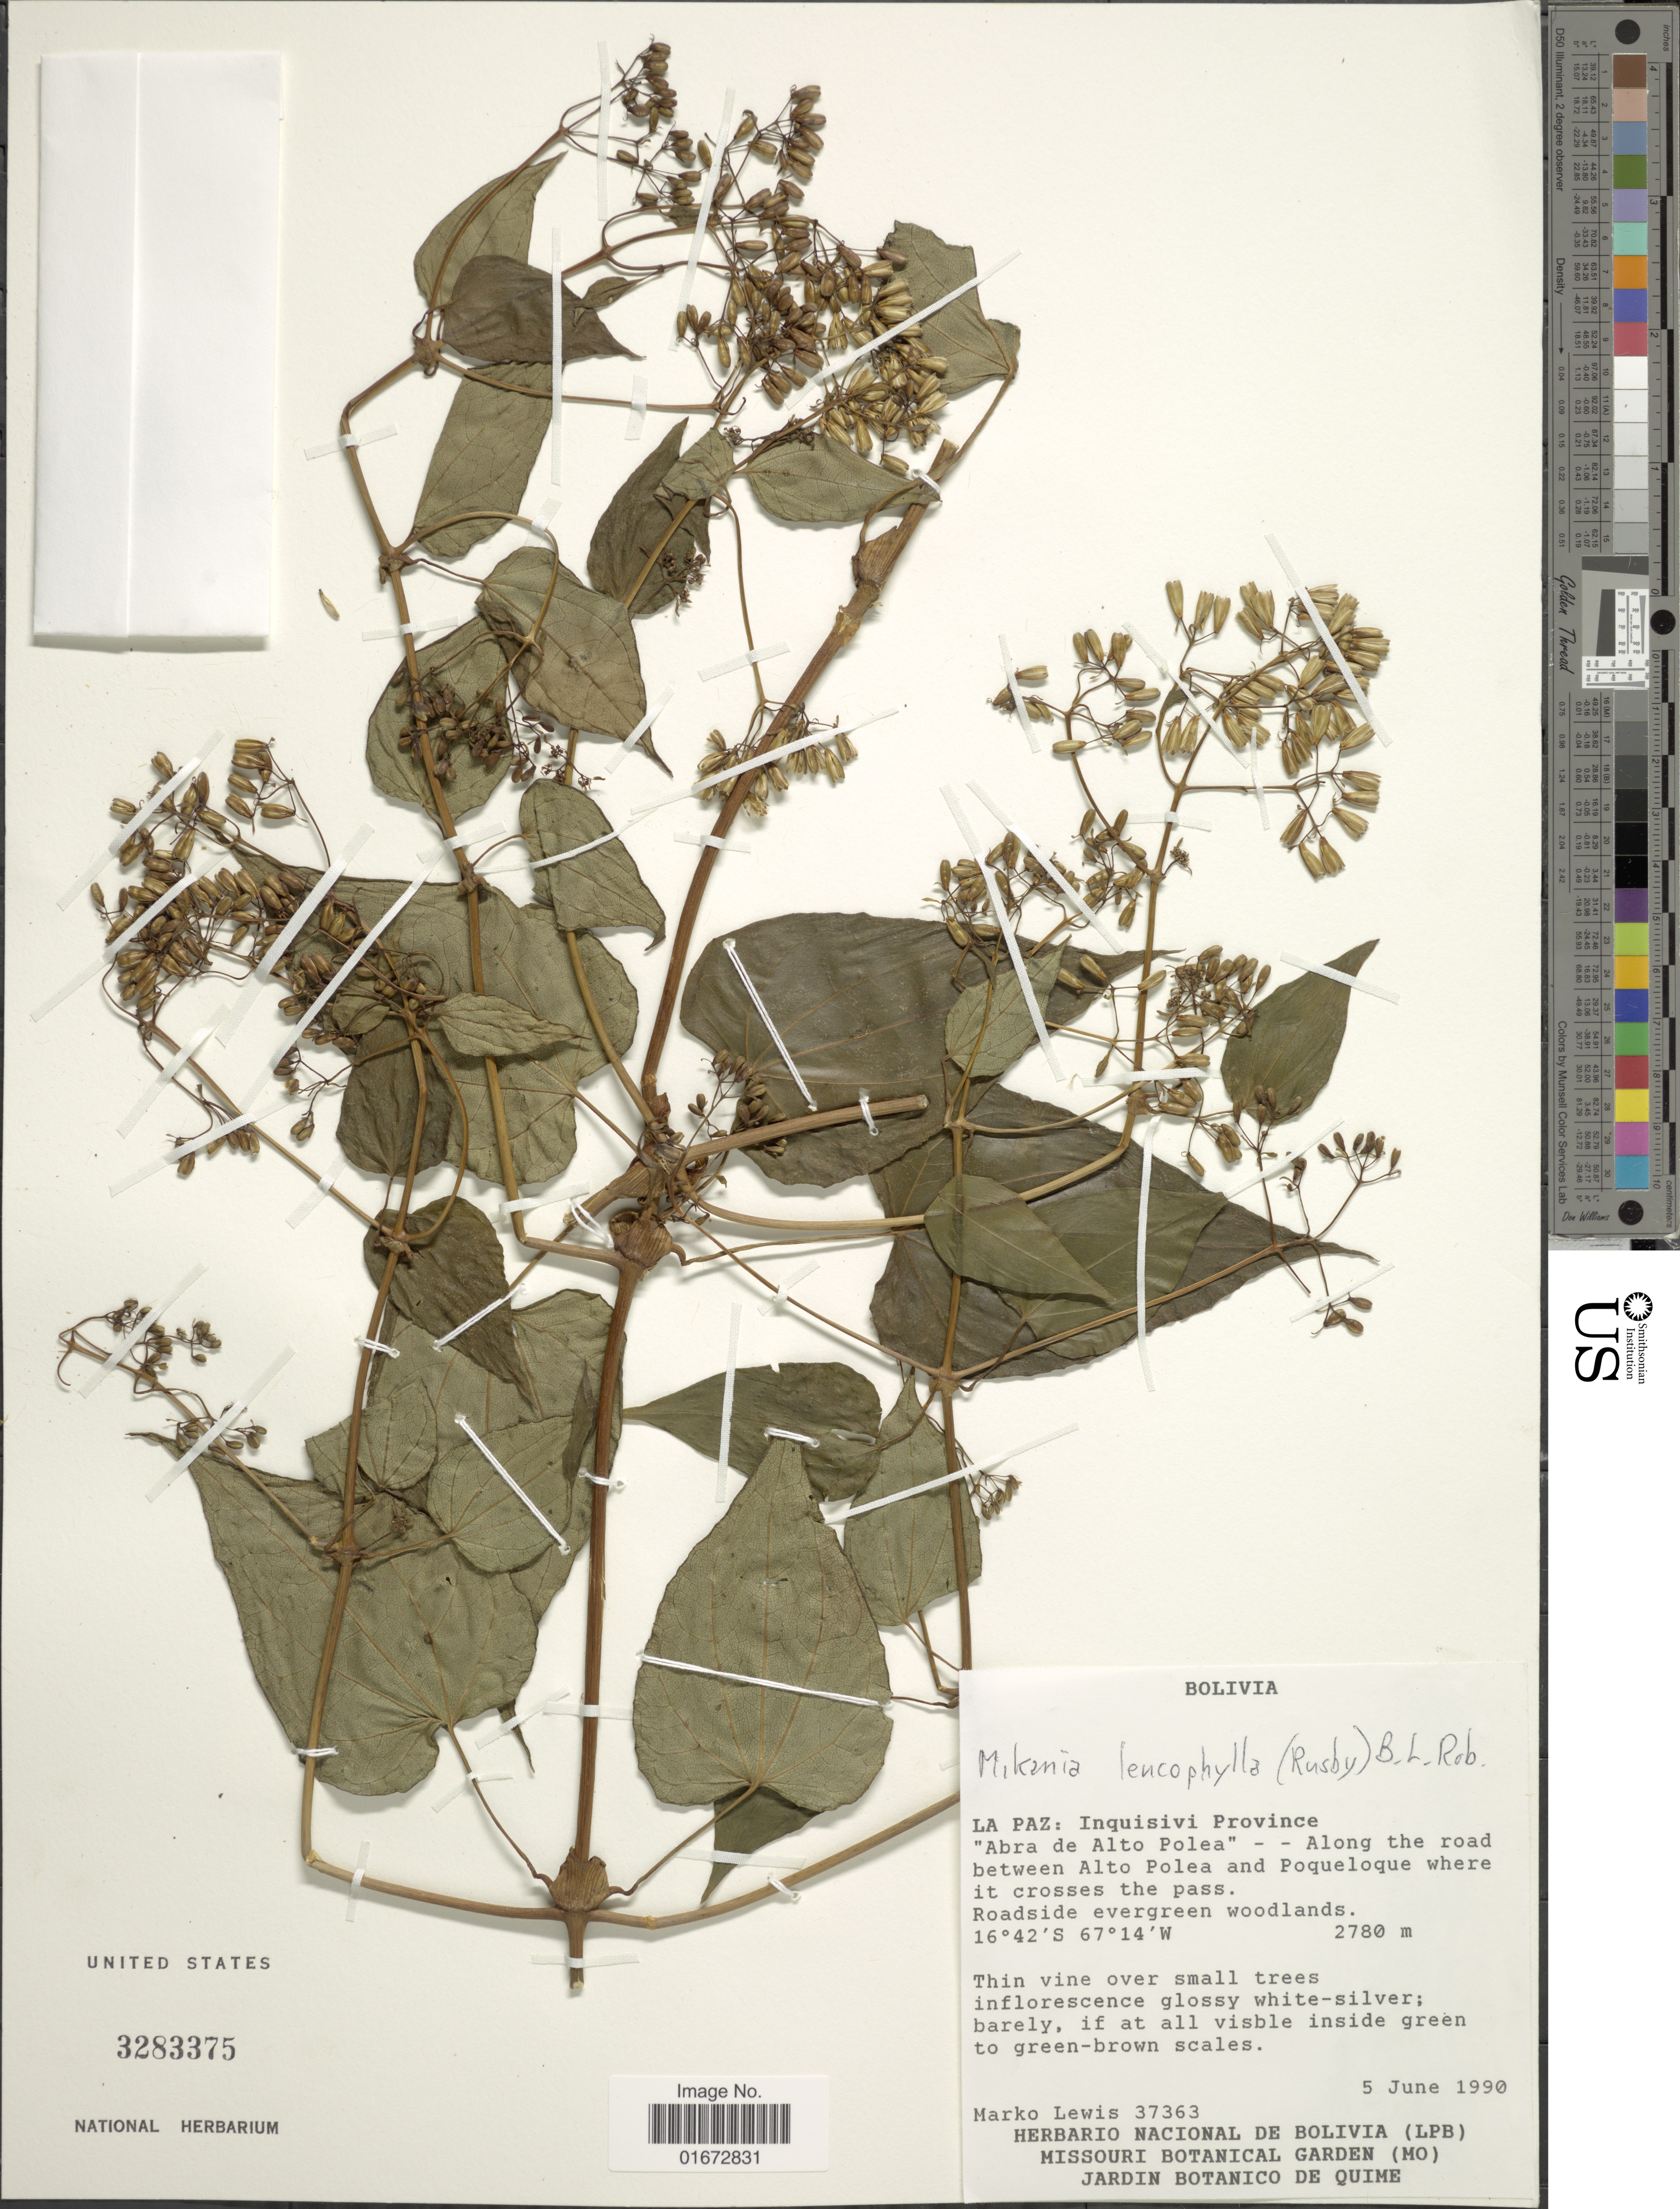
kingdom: Plantae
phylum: Tracheophyta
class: Magnoliopsida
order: Asterales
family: Asteraceae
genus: Mikania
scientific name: Mikania leucophylla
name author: (Rusby) B.L. Rob.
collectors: M. A. Lewis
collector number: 37363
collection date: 1990-06-05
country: Bolivia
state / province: La Paz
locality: La Paz: Inquisivi Province. "Abra de Alto Polea" -- Along the road between Alto Polea and Poqueloque where its crosses the pass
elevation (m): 2780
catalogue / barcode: US 3283375